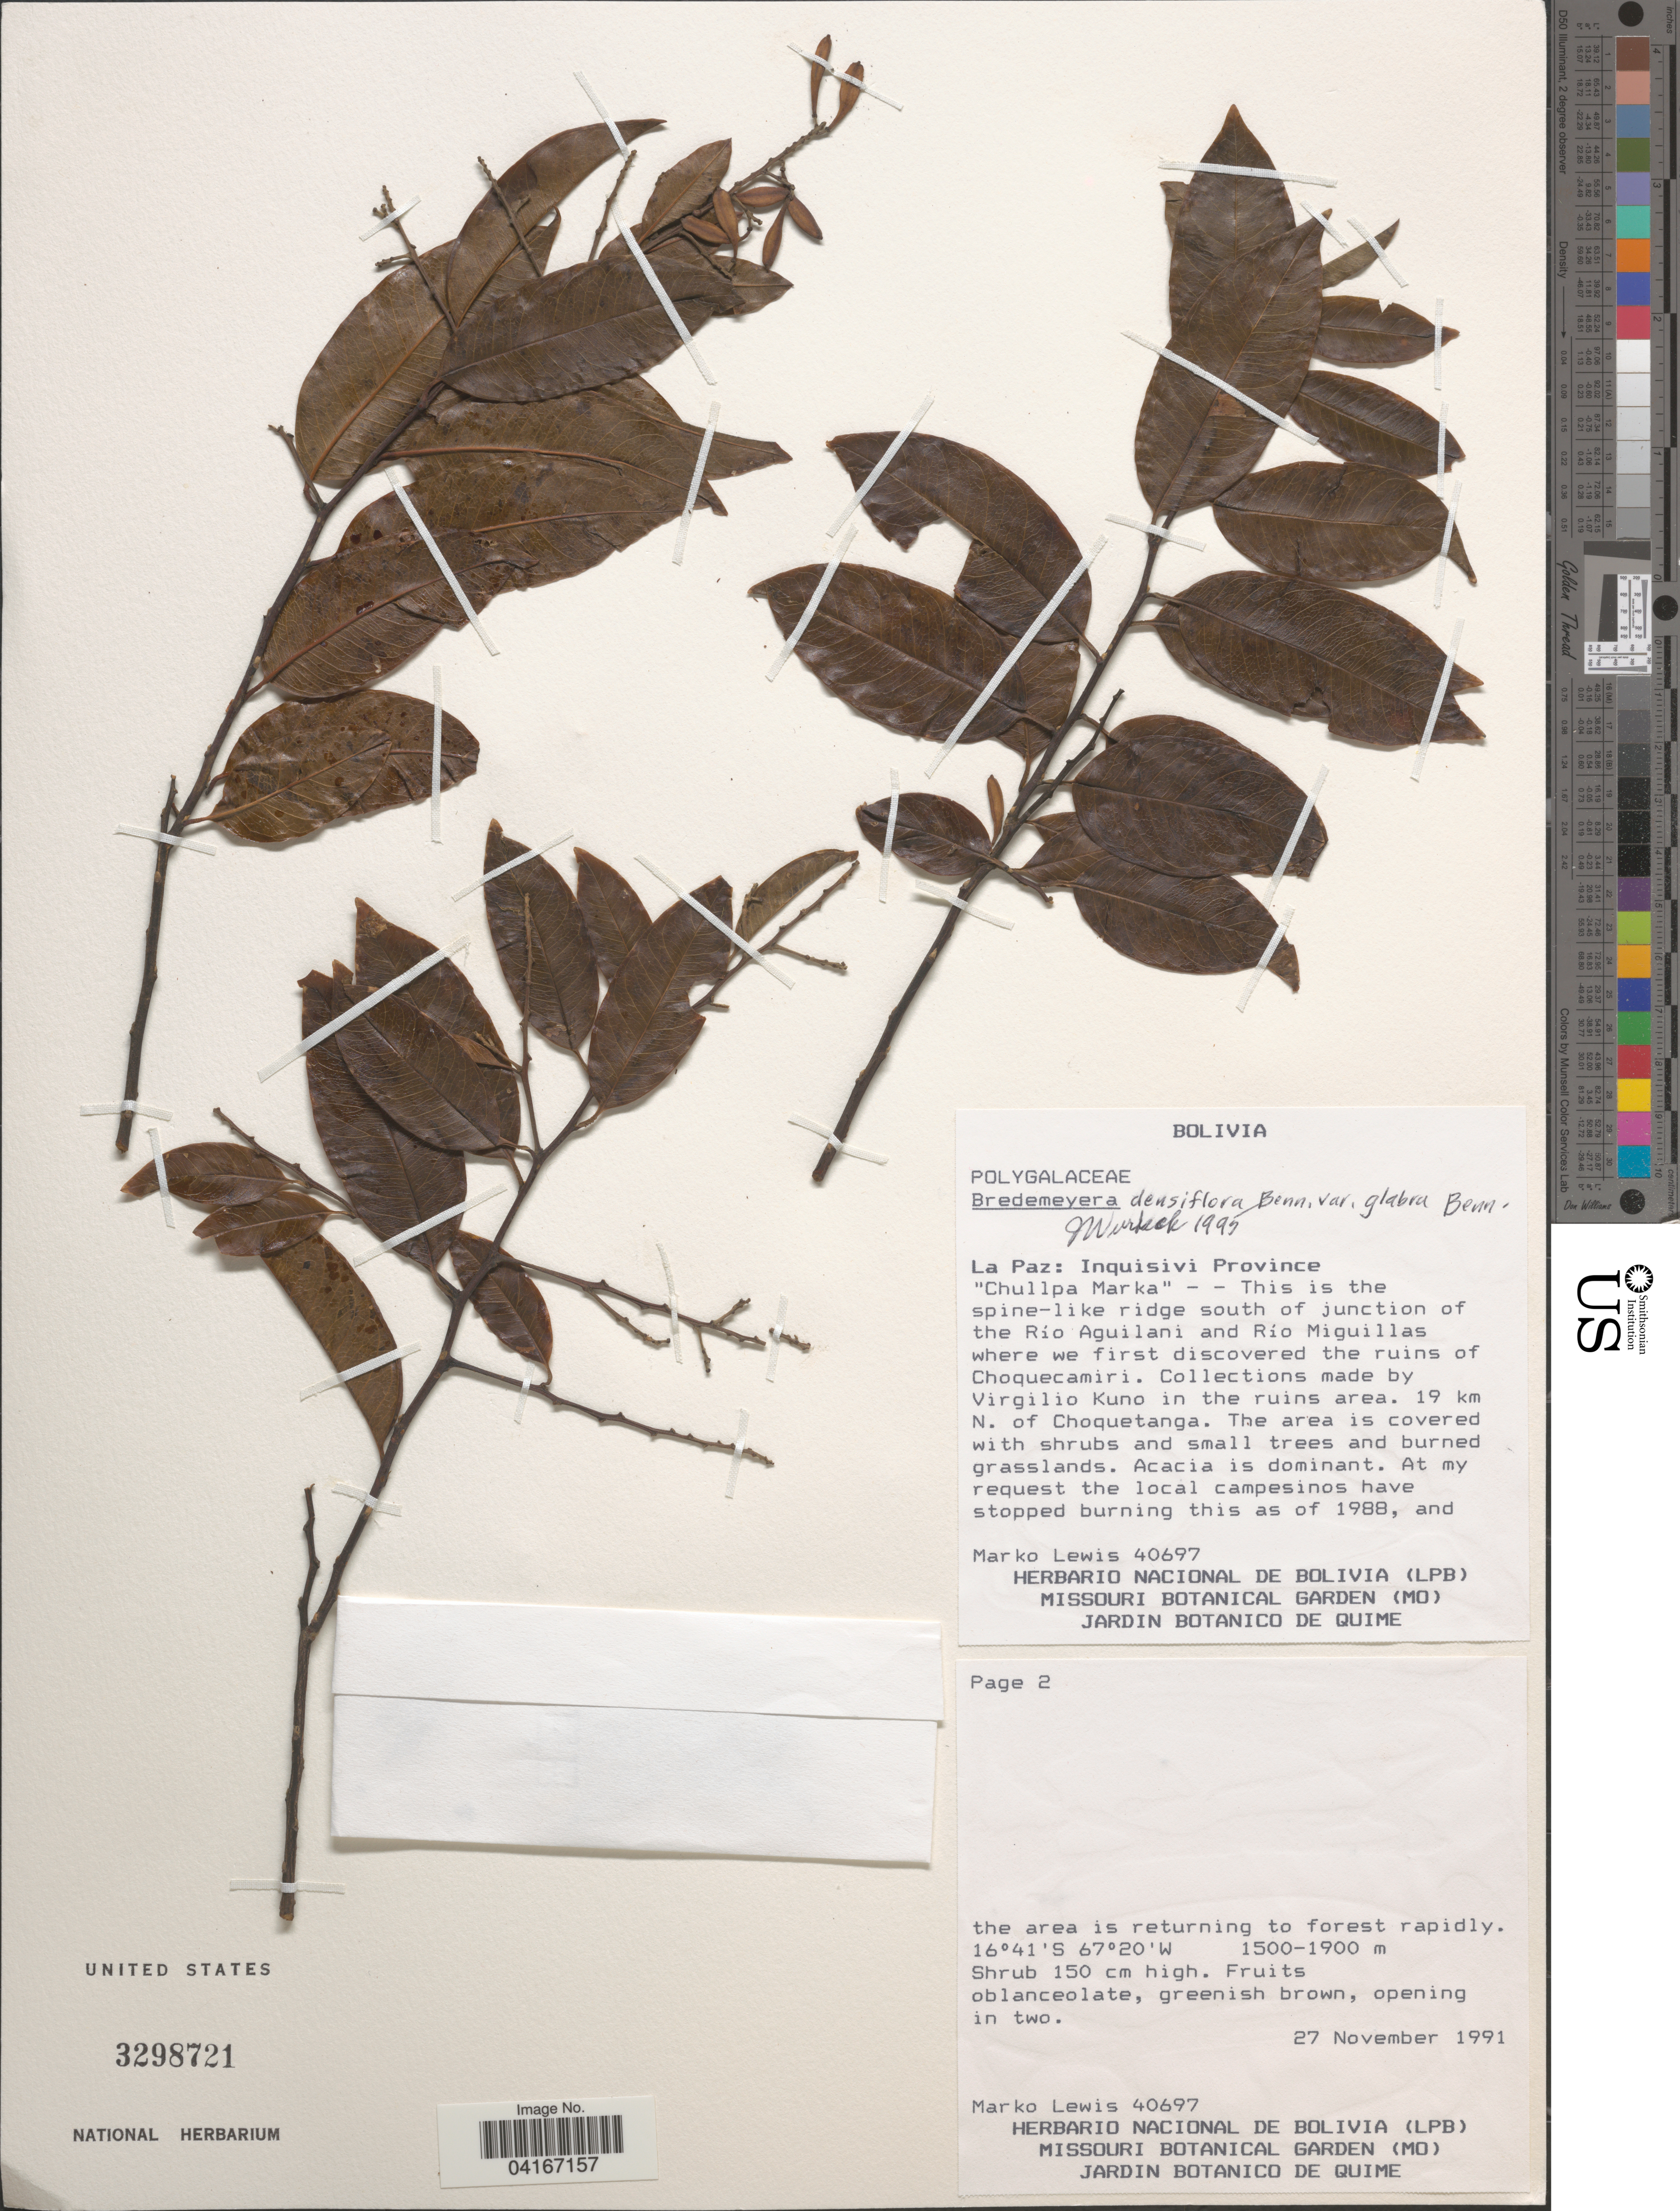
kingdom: Plantae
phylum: Tracheophyta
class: Magnoliopsida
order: Fabales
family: Polygalaceae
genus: Bredemeyera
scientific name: Bredemeyera densiflora var. glabra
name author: A.W. Benn.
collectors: M. A. Lewis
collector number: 40697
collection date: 1991-11-27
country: Bolivia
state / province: La Paz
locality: Inquisivi Province. "Chullpa Marka" - - This is the spine-like ridge south of junction of the Río Aguilani and Río Miguillas where we first discovered the ruins of Choquecamiri. Collections made by Virgilio Kuno in the ruins area. 19 km N. of Choquetanga.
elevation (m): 1500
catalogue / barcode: US 3298721